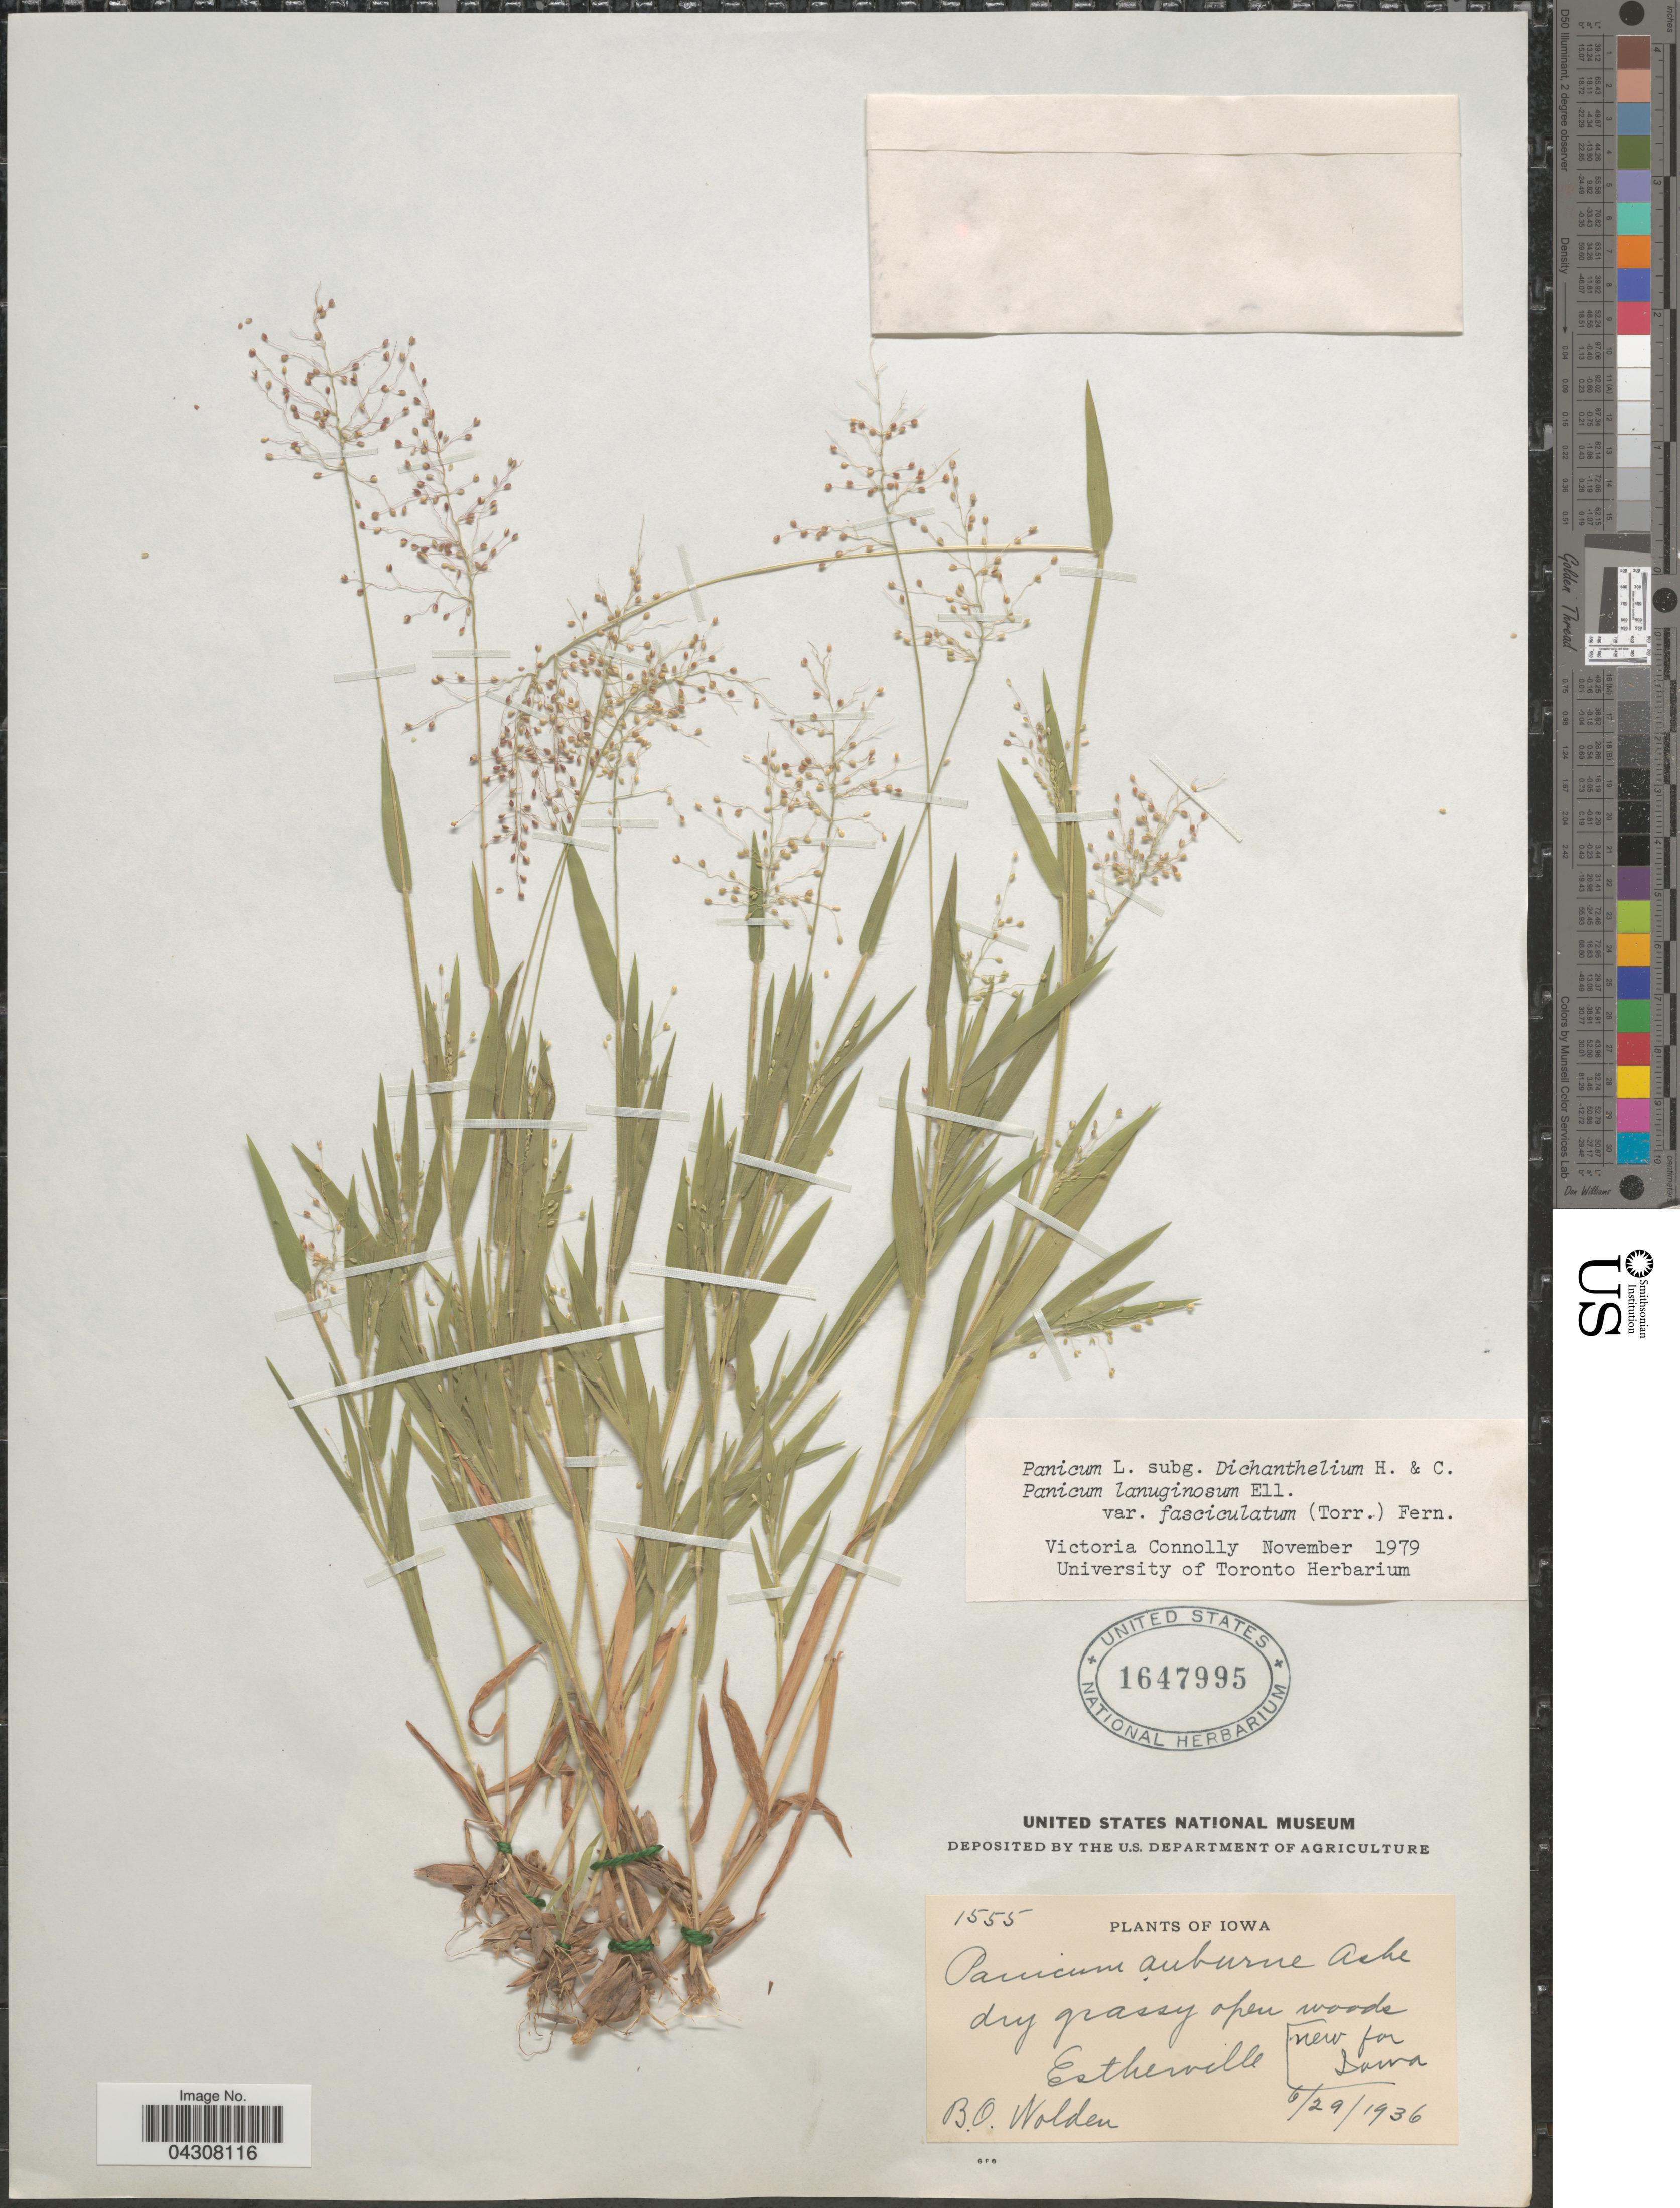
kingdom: Plantae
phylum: Tracheophyta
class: Liliopsida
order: Poales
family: Poaceae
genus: Dichanthelium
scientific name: Dichanthelium acuminatum var. acuminatum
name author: (Sw.) Gould & C.A. Clark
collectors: B. Wolden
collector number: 1555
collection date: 1936-06-29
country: United States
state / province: Iowa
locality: Dry grassy open woods Estherville.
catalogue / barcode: US 1647995